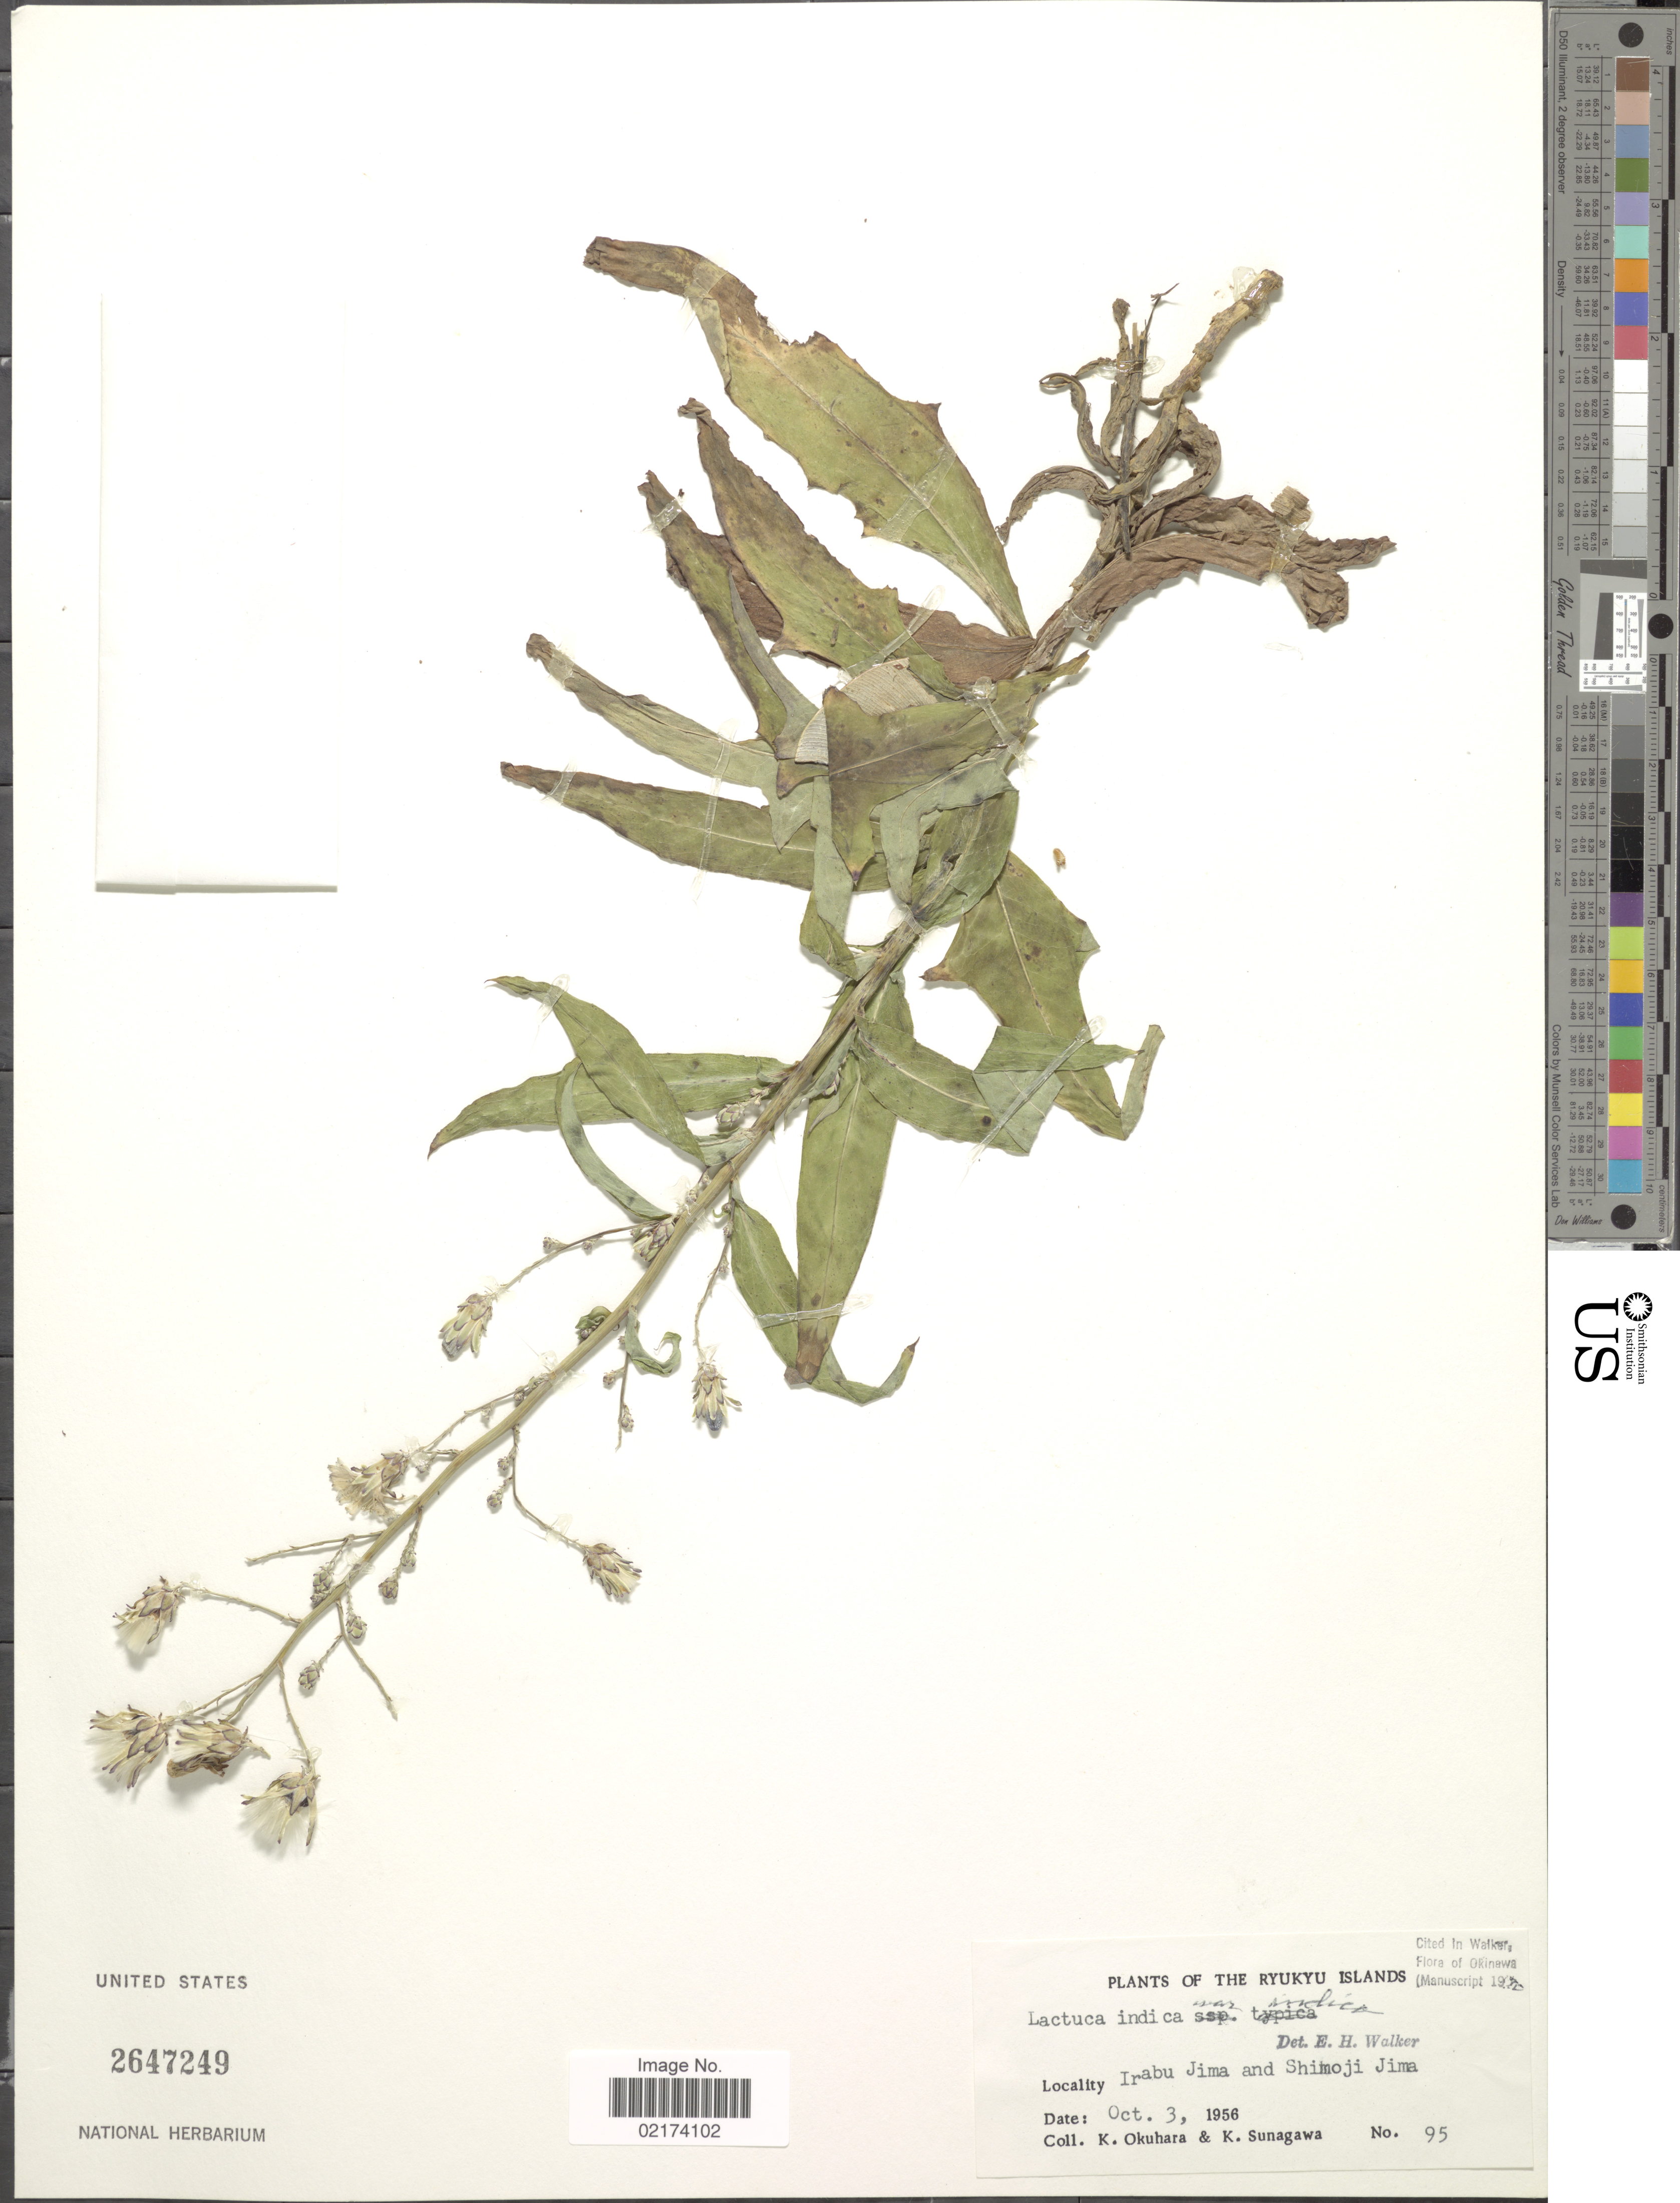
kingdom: Plantae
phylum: Tracheophyta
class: Magnoliopsida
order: Asterales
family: Asteraceae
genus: Lactuca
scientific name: Lactuca indica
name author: L.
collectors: K. Okuhara & K. Sunagawa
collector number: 95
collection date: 1956-10-03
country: Japan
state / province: Okinawa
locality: Ryukyu Islands, Irabu Jima and Shimoji Jima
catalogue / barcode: US 2647249